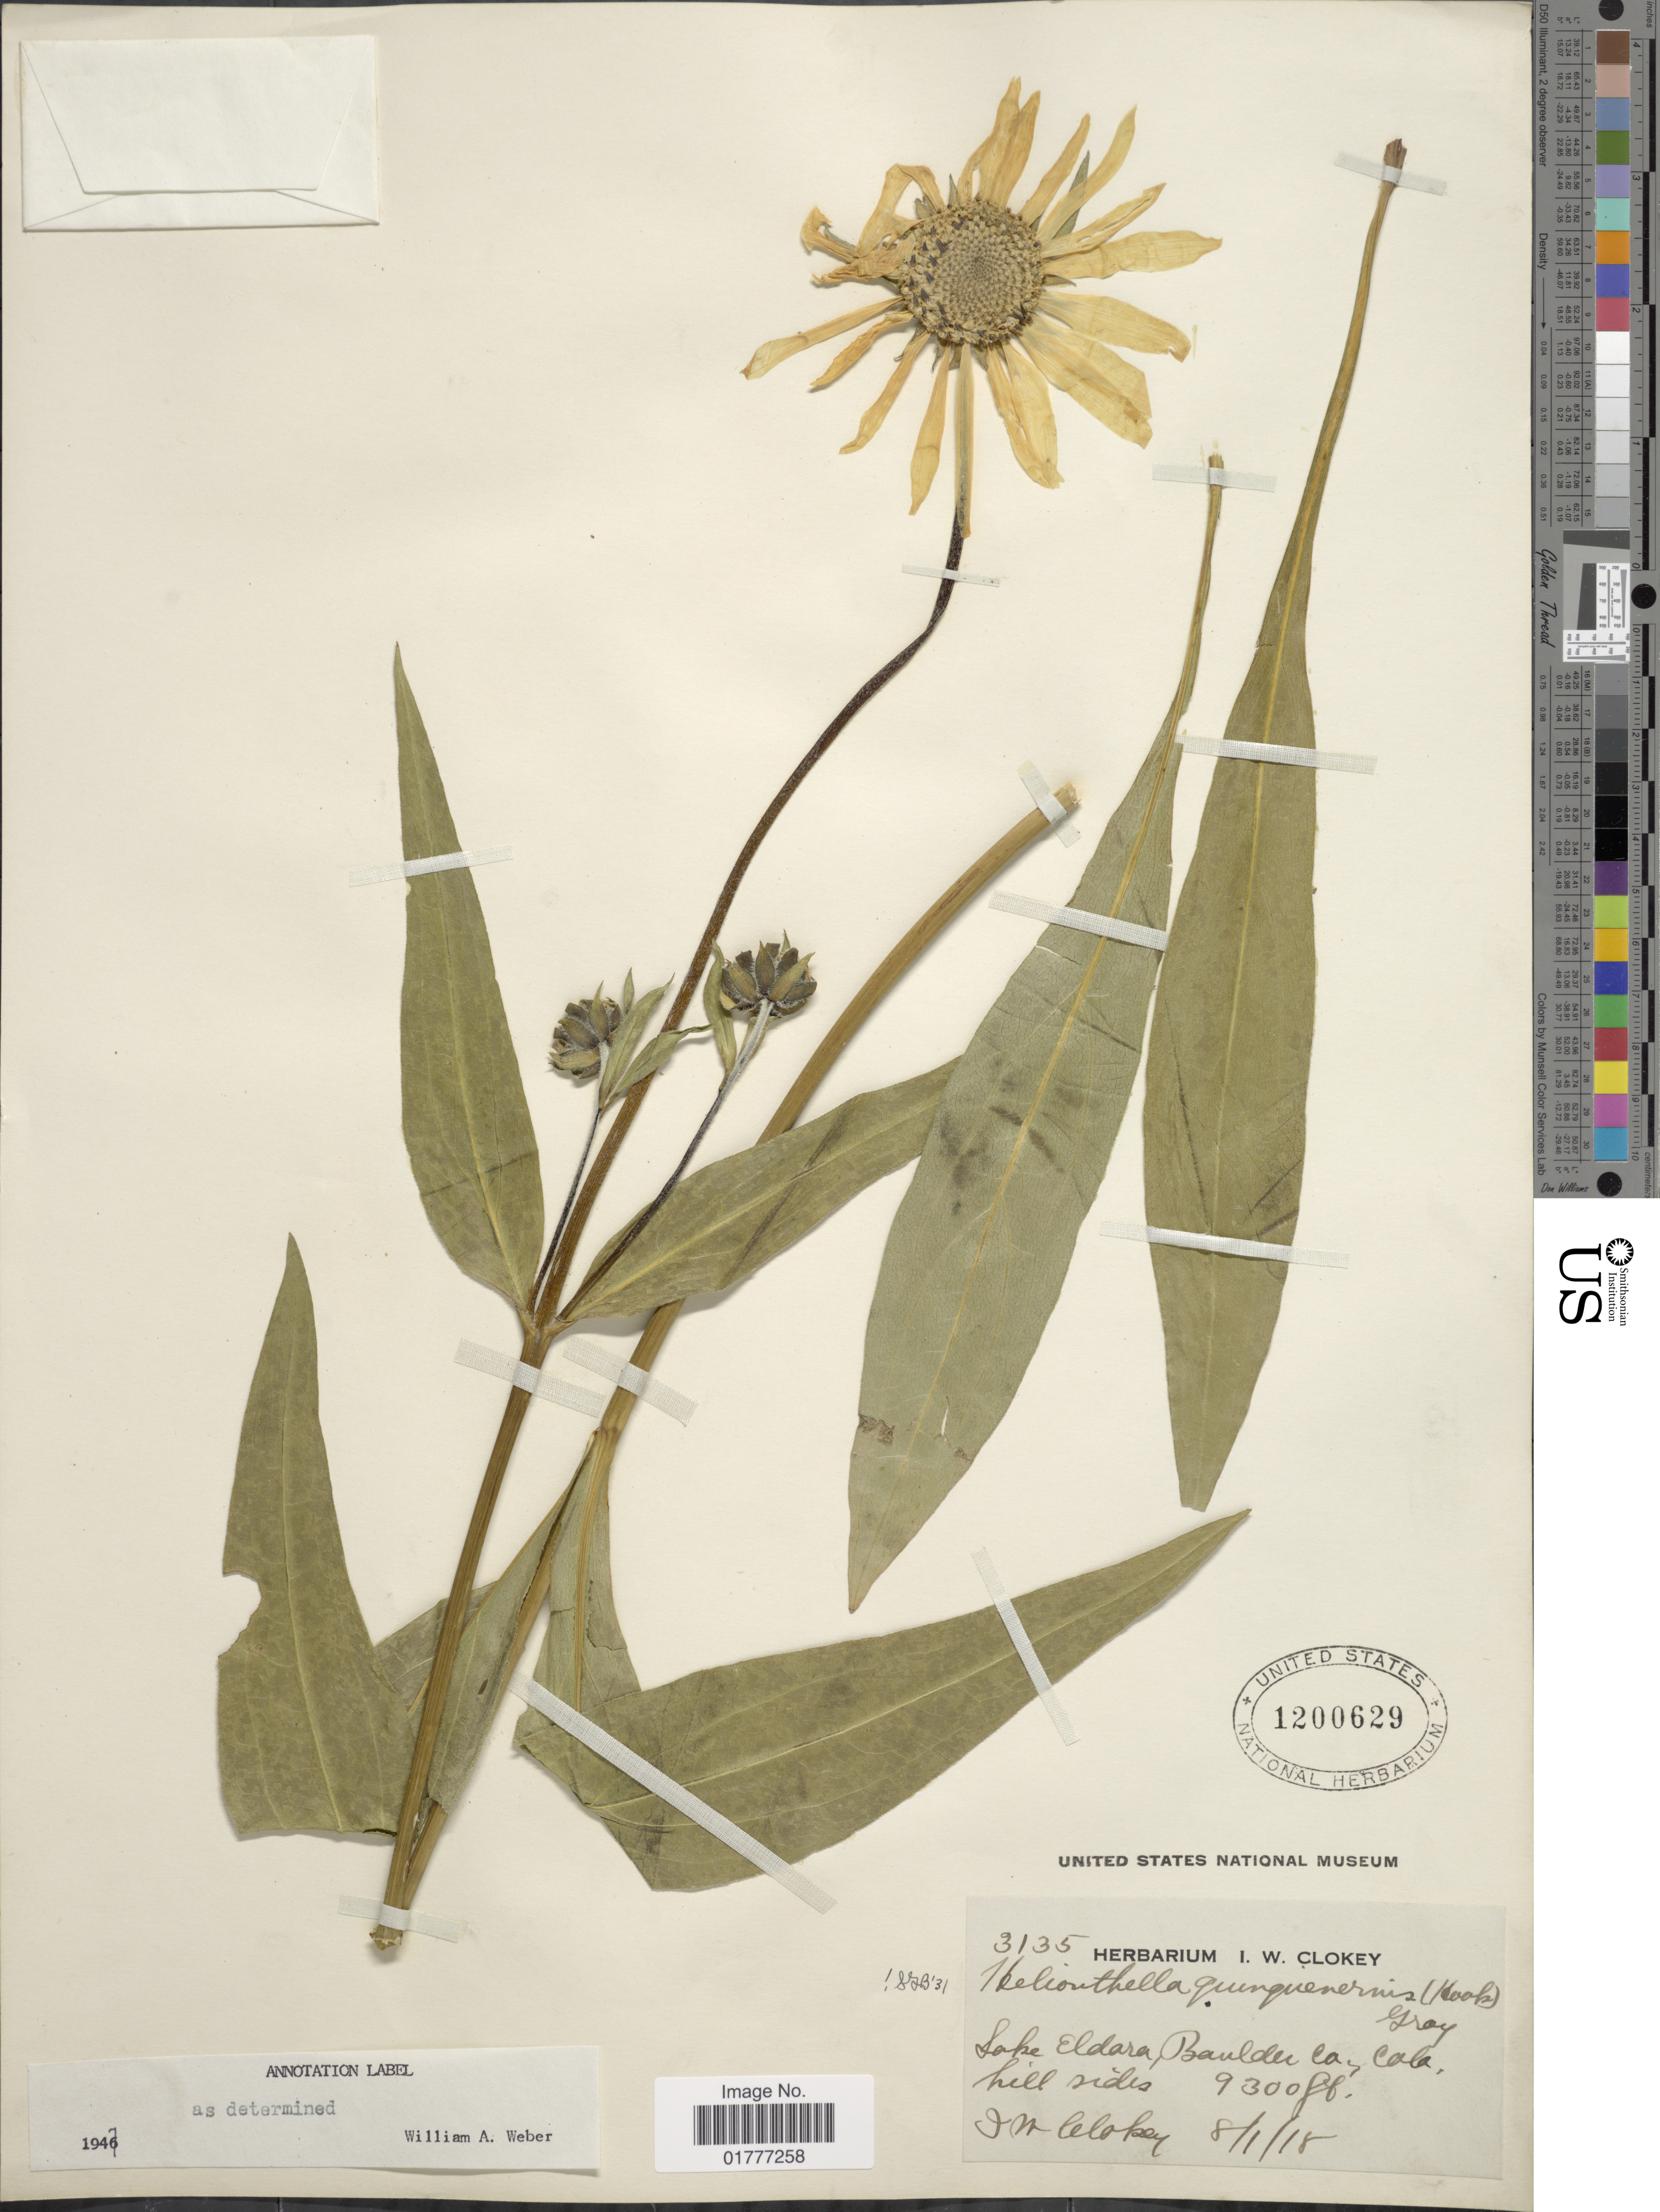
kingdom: Plantae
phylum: Tracheophyta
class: Magnoliopsida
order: Asterales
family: Asteraceae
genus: Helianthella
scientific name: Helianthella quinquenervis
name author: (Hook.) A. Gray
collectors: J. Clokey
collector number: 3135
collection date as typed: Transcribed d/m/y: 1/8/18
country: United States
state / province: Colorado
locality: Lake Eldara, Baulder Co., hillsides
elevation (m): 2835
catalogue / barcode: US 1200629